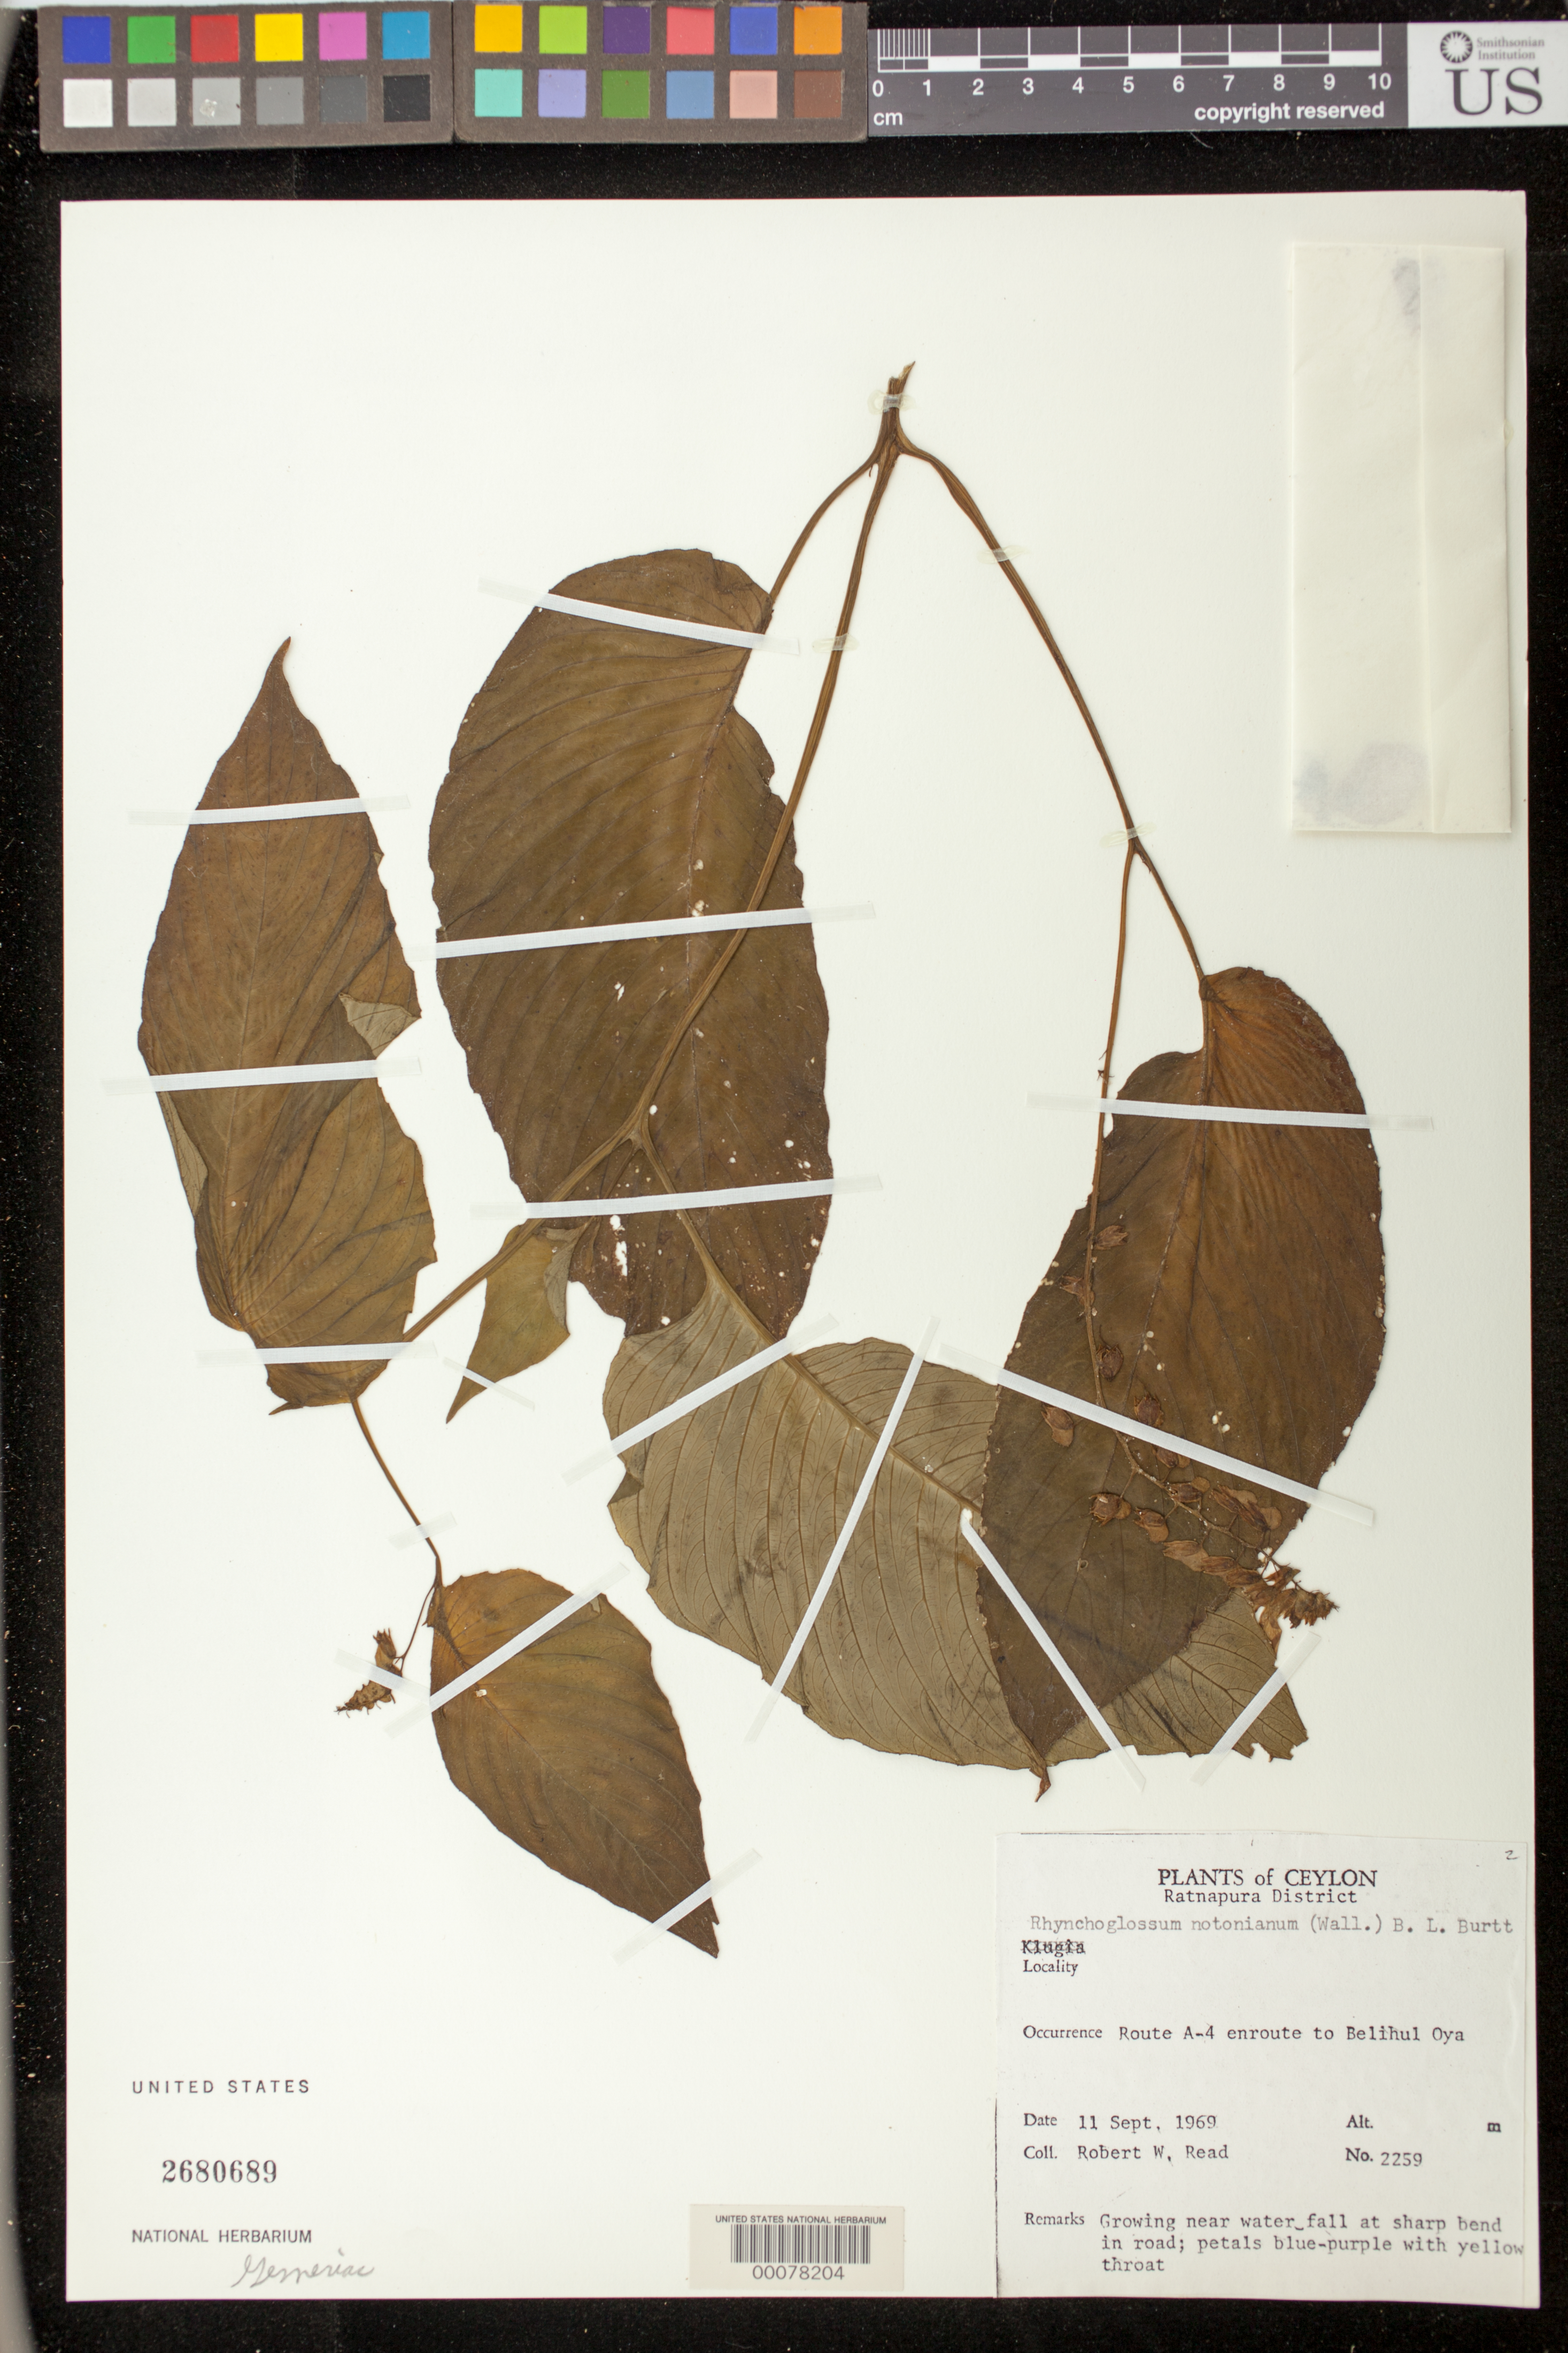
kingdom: Plantae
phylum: Tracheophyta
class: Magnoliopsida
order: Lamiales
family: Gesneriaceae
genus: Rhynchoglossum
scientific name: Rhynchoglossum notonianum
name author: (Wall.) B.L. Burtt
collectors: R. W. Read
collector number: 2259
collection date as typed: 11 Sep 1969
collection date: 1969-09-11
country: Sri Lanka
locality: Ratnapura dist, route a-4 enroute to belihul oya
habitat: Growing near waterfall at sharp bend in road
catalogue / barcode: US 2680689